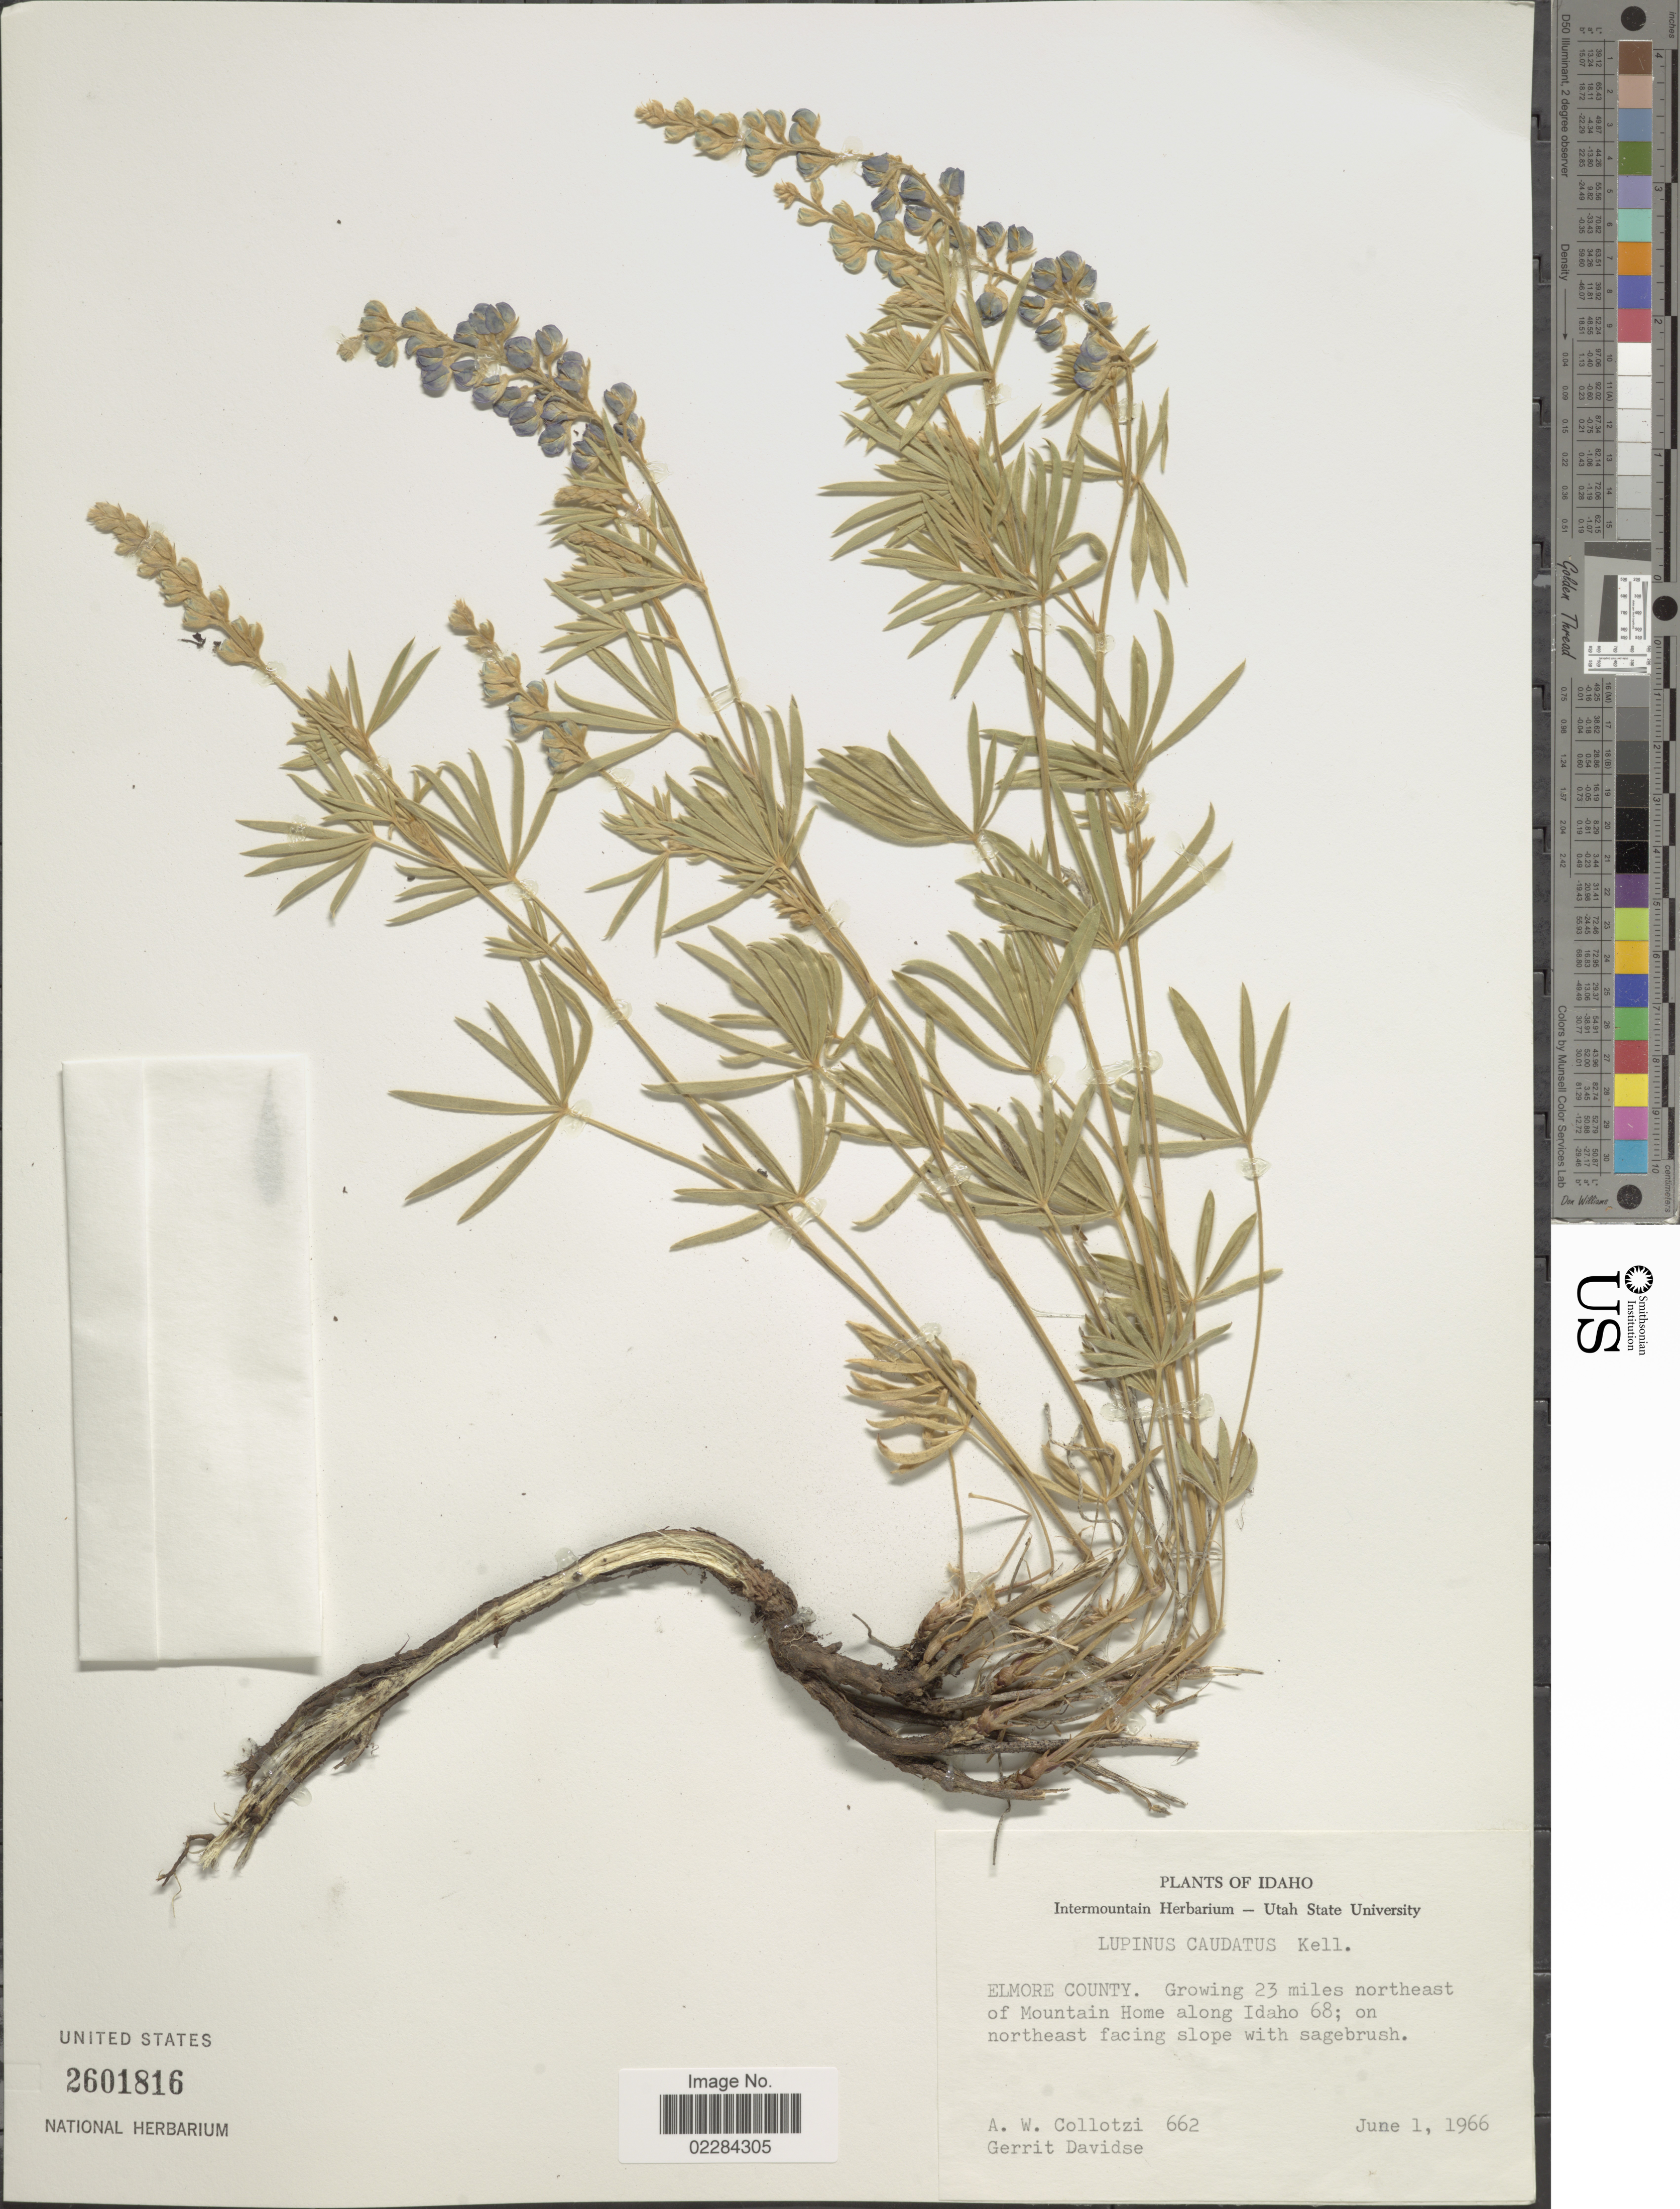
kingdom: Plantae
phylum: Tracheophyta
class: Magnoliopsida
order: Fabales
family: Fabaceae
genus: Lupinus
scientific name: Lupinus caudatus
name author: Kellogg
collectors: A. W. Collotzi & G. Davidse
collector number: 662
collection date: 1966-06-01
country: United States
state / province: Idaho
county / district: Elmore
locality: Elmore County. Growing 23 miles northeast of Mountain Home along Idaho 68.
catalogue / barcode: US 2601816